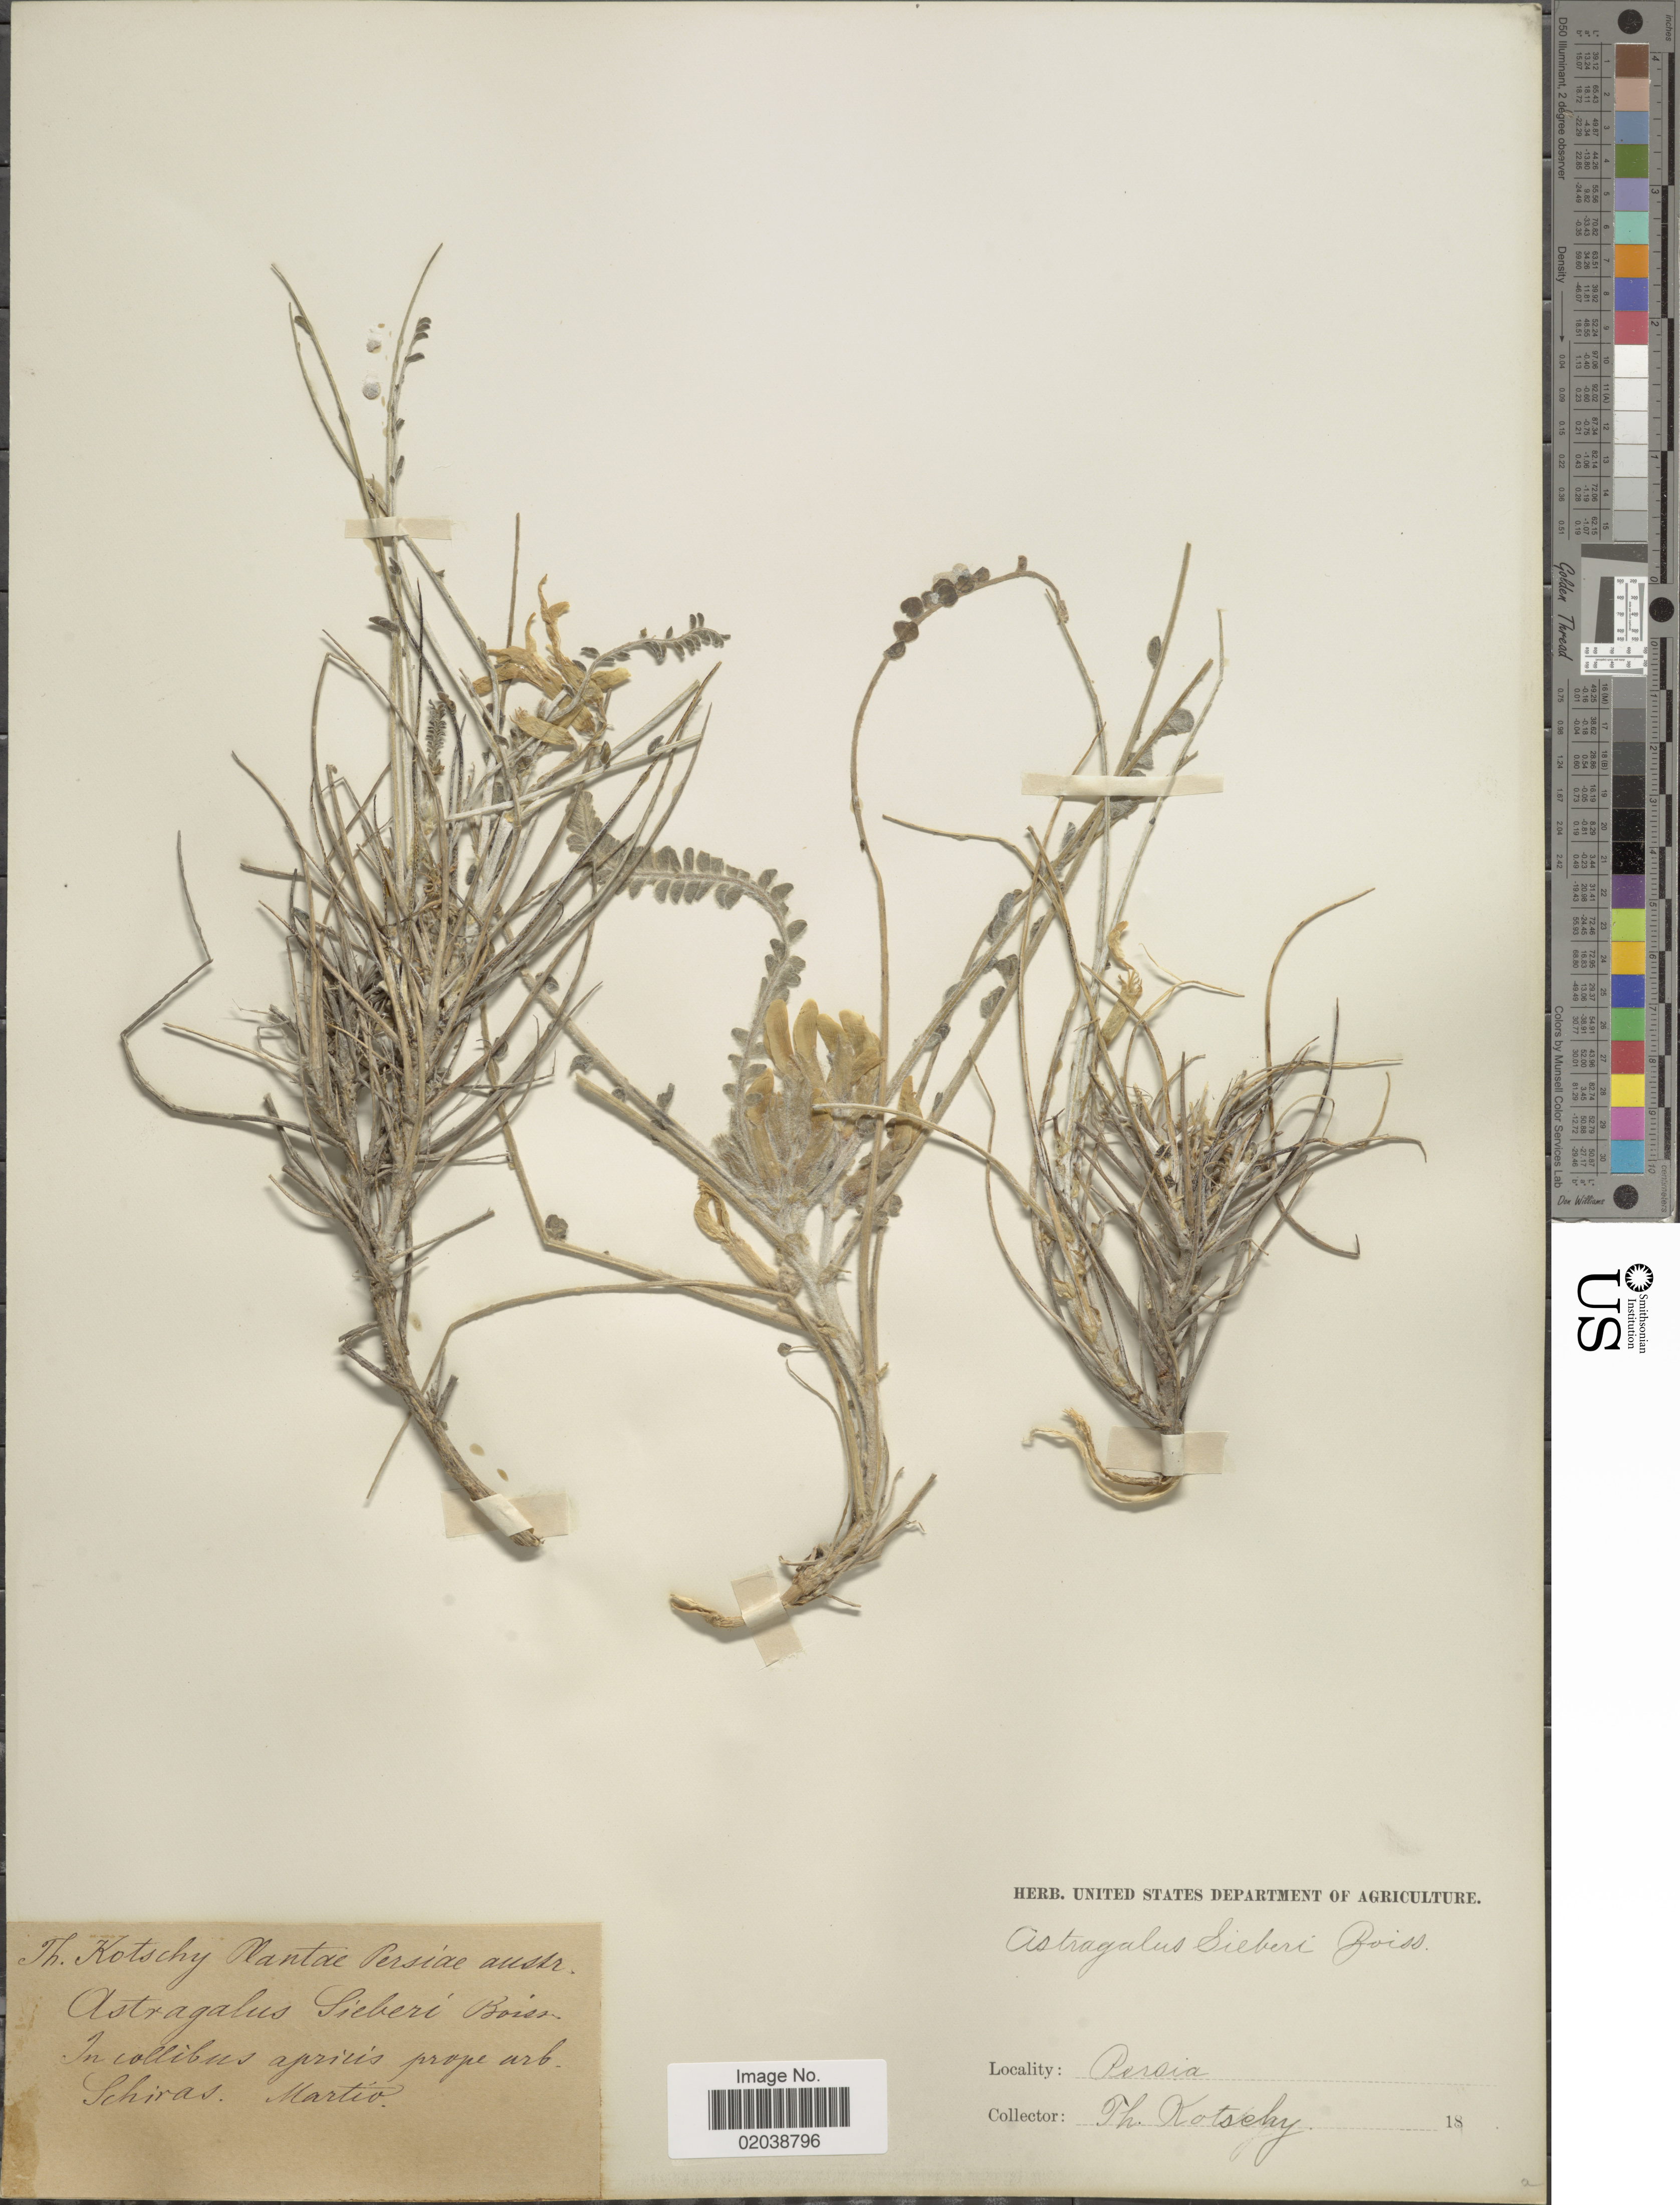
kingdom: Plantae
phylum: Tracheophyta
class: Magnoliopsida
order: Fabales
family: Fabaceae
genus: Astragalus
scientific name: Astragalus sieberi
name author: DC.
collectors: K. G. Kotschy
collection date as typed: Transcribed d/m/y: /3/18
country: Iran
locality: Persiae austr, In collibus apricis prope urb Schiras